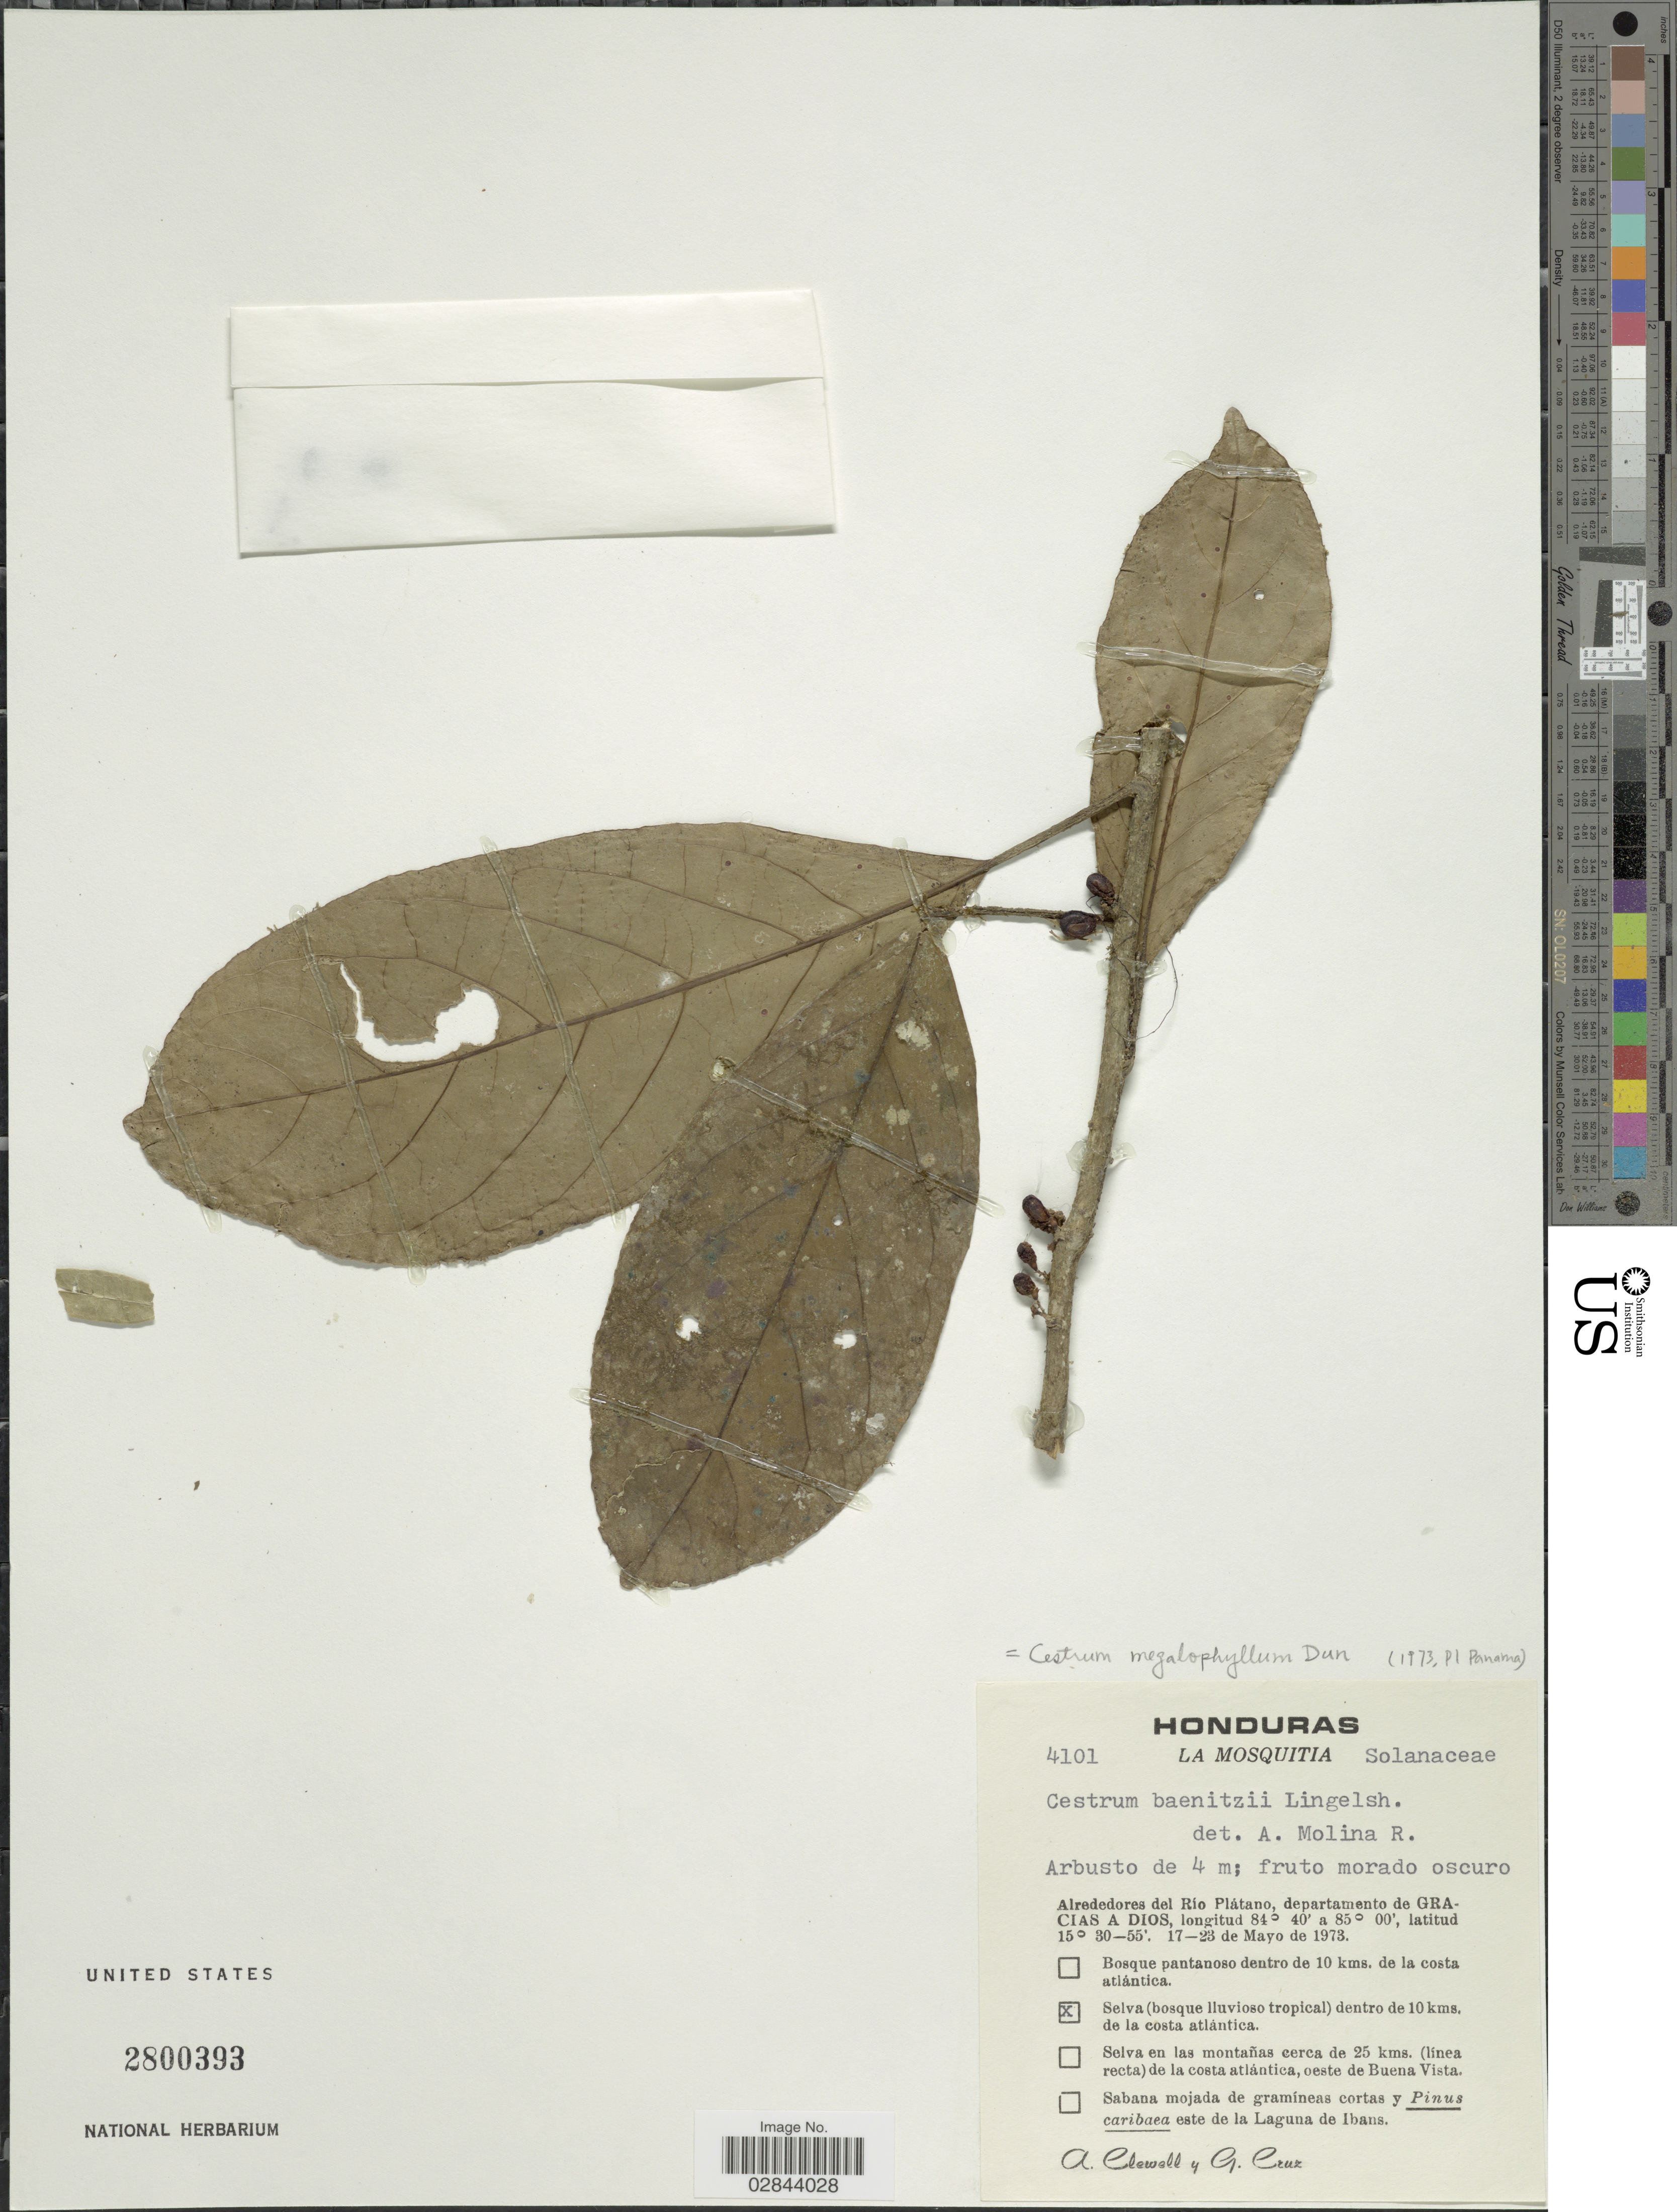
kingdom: Plantae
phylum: Tracheophyta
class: Magnoliopsida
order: Solanales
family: Solanaceae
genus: Cestrum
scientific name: Cestrum schlechtendahlii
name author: G. Don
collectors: A. Clewell & G. Cruz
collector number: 4101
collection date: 1973-05-17/1973-05-23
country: Honduras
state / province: Gracias de Dios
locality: La Mosquitia, Alrededores del Río Plátano, departamento de Gracias a Dios, dentro de 10 kms. de la costa atlántica.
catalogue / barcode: US 2800393